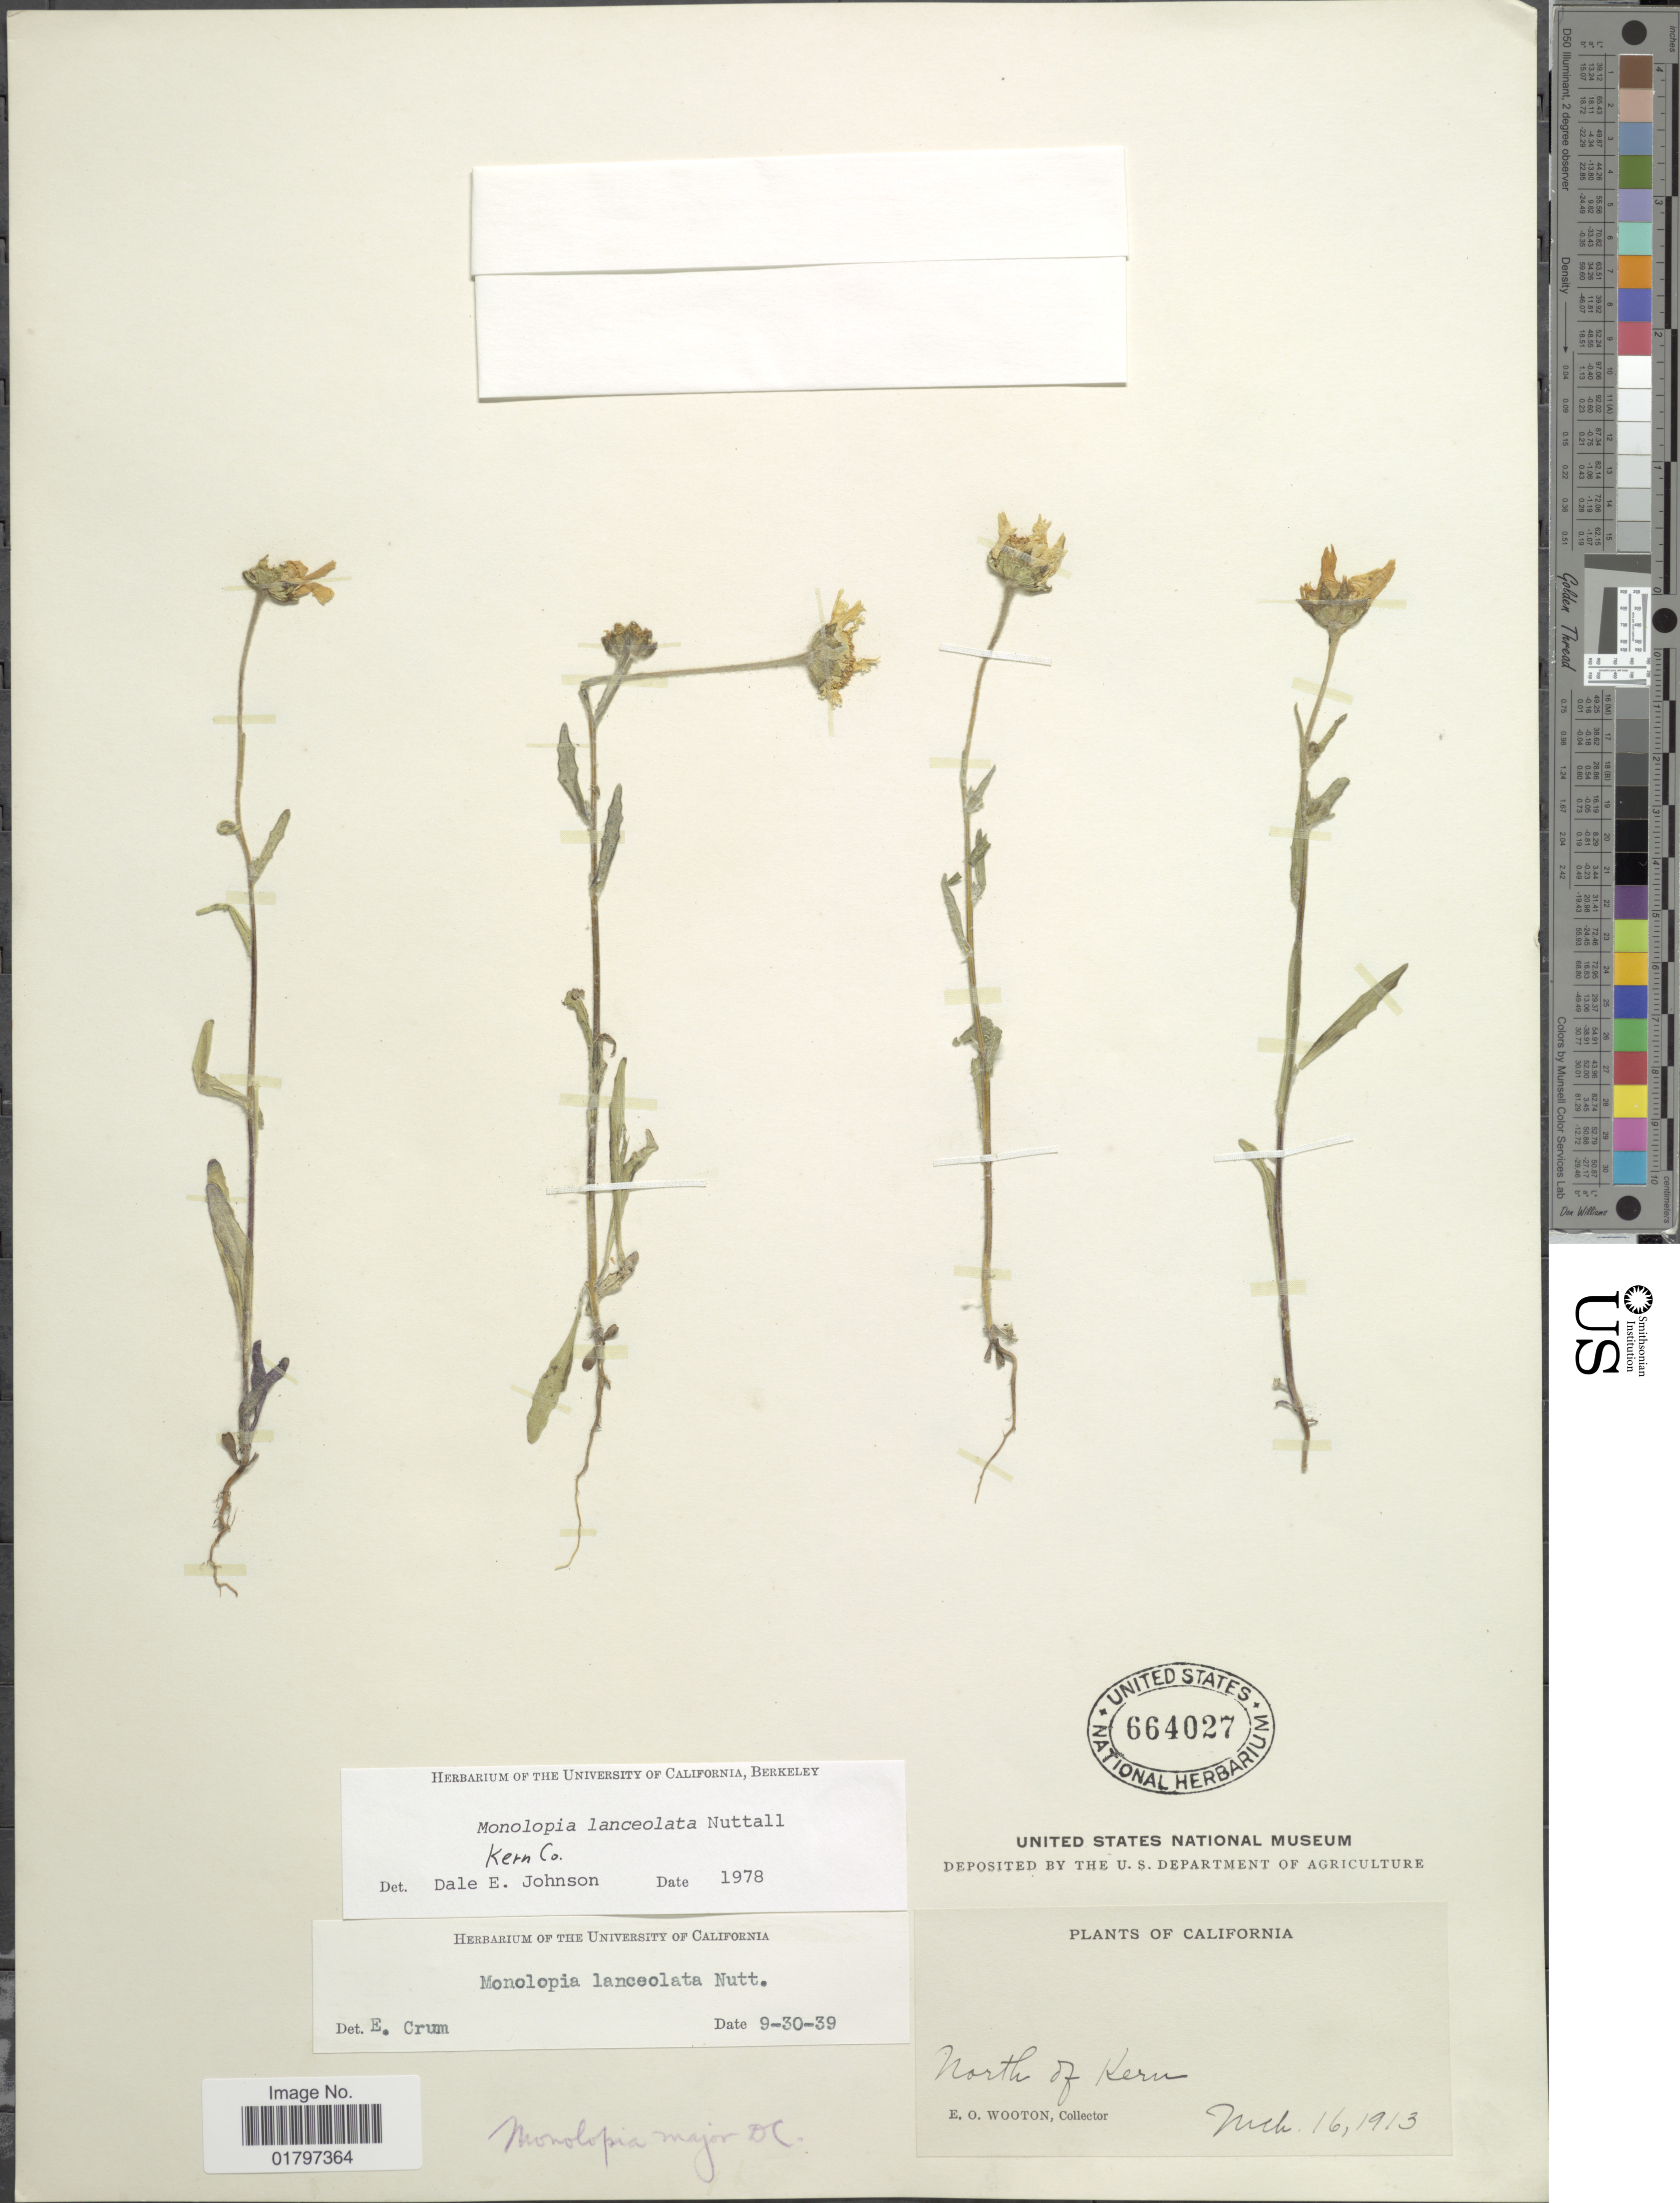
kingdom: Plantae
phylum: Tracheophyta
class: Magnoliopsida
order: Asterales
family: Asteraceae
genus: Monolopia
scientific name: Monolopia lanceolata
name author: Nutt.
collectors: E. O. Wooton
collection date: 1913-03-16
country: United States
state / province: California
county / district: Kern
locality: North of Kern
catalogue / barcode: US 664027